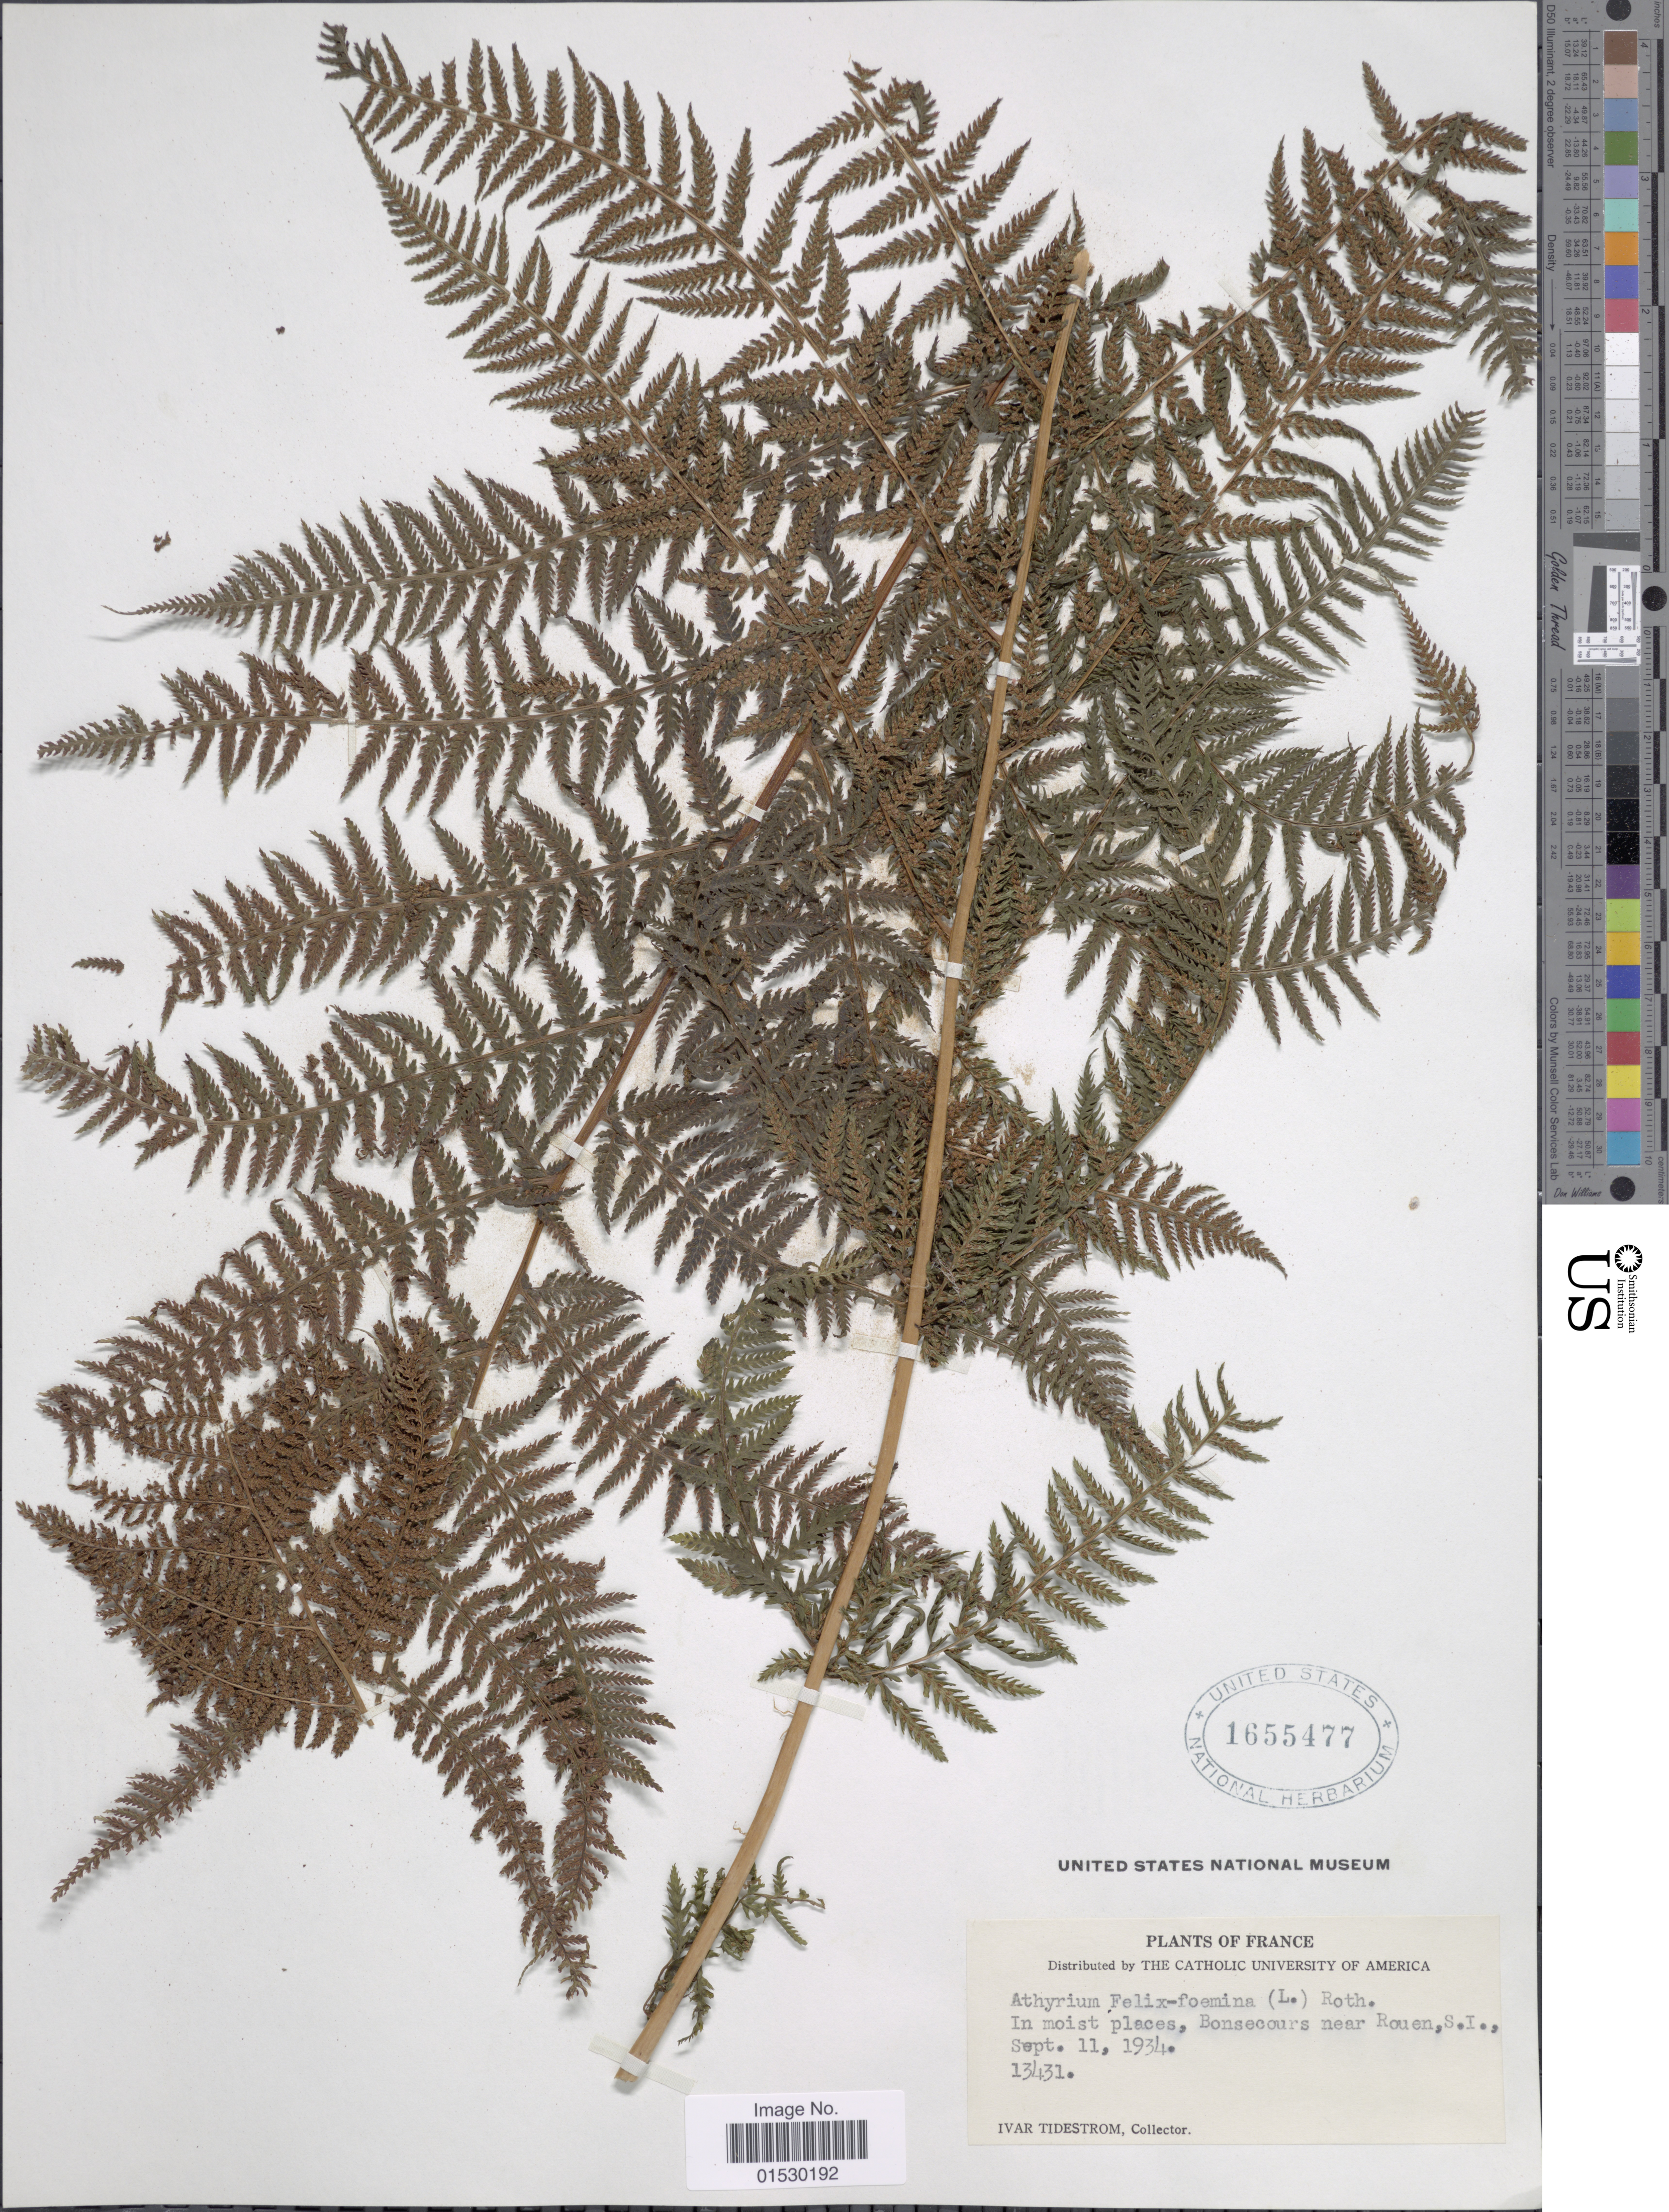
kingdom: Plantae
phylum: Tracheophyta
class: Polypodiopsida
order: Polypodiales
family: Athyriaceae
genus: Athyrium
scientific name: Athyrium filix-femina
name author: (L.) Roth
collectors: I. F. Tidestrom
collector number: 13431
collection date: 1934-09-11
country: France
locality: In moist places, Bonsecours near Rouen, S.I.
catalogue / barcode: US 1655477